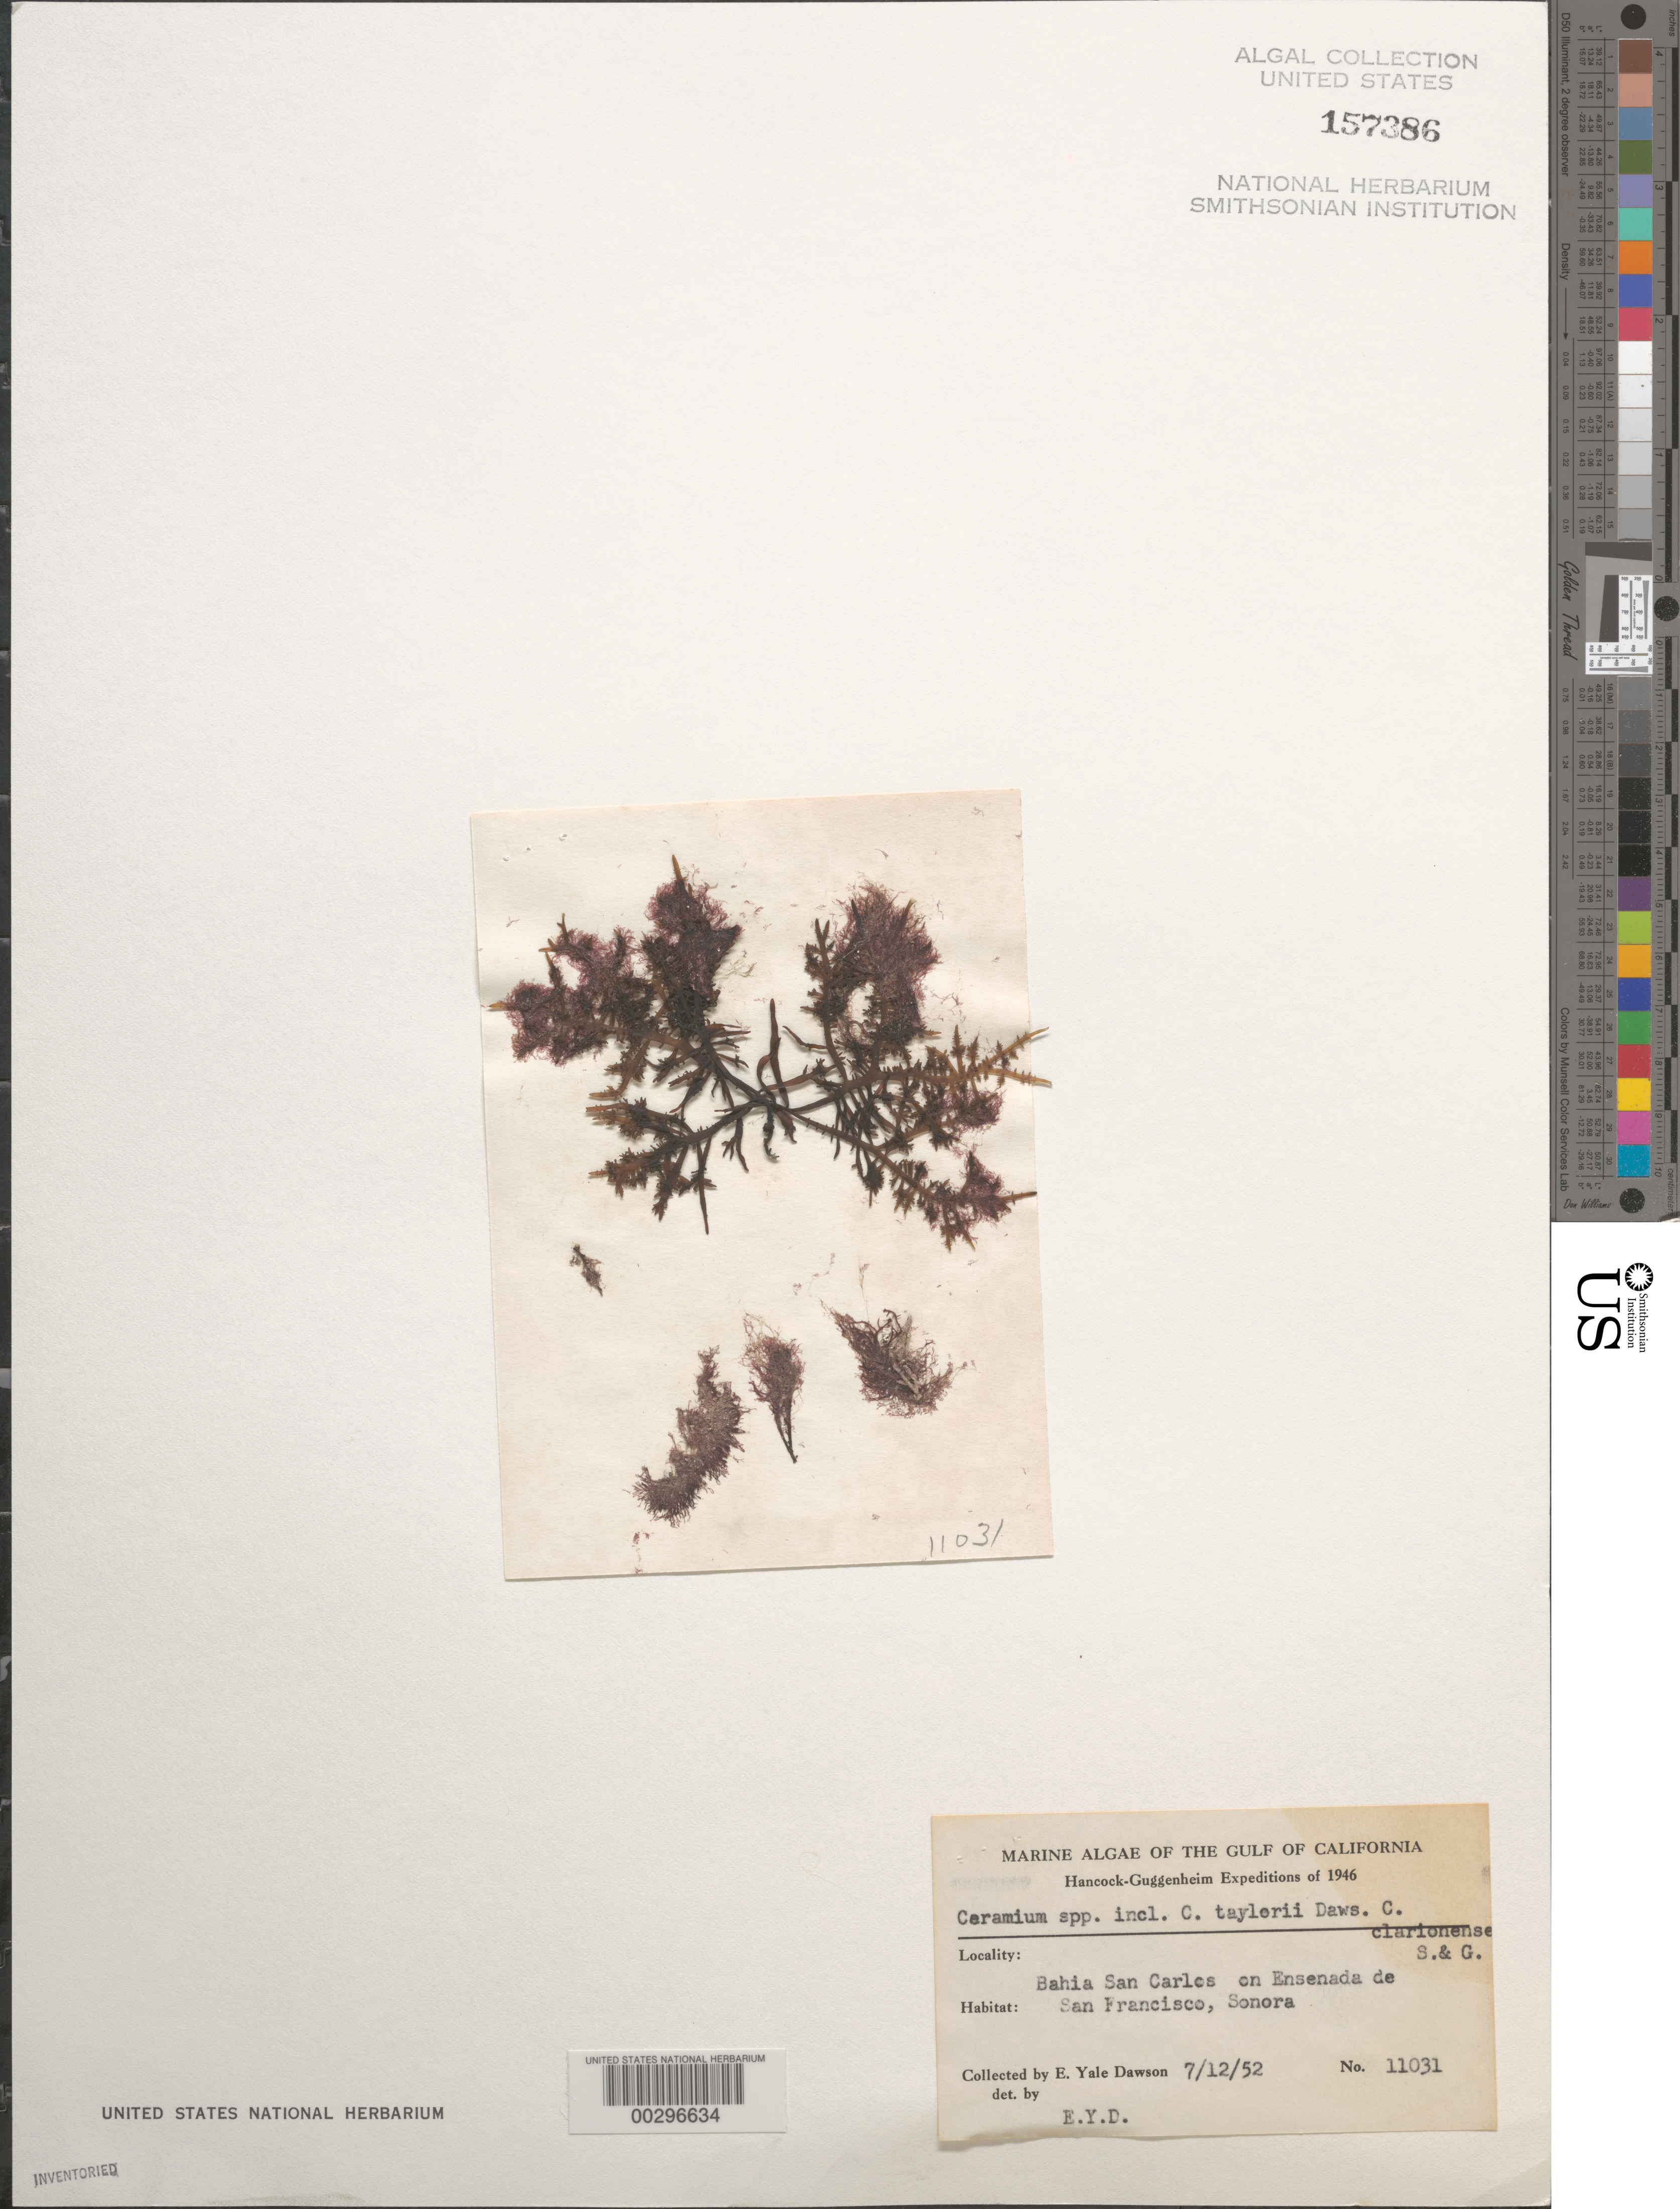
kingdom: Plantae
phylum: Rhodophyta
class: Florideophyceae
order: Ceramiales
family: Ceramiaceae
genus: Gayliella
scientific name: Gayliella taylorii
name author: (E.Y. Dawson) T.O. Cho & S.M. Boo in T.O. Cho et al.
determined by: Algae name updating Project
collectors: E. Y. Dawson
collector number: EYD 11031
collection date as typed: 12 Jul 1952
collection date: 1952-07-12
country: Mexico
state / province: Sonora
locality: Bahia San Carlos, Ensenada de San Francisco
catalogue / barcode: US 157386